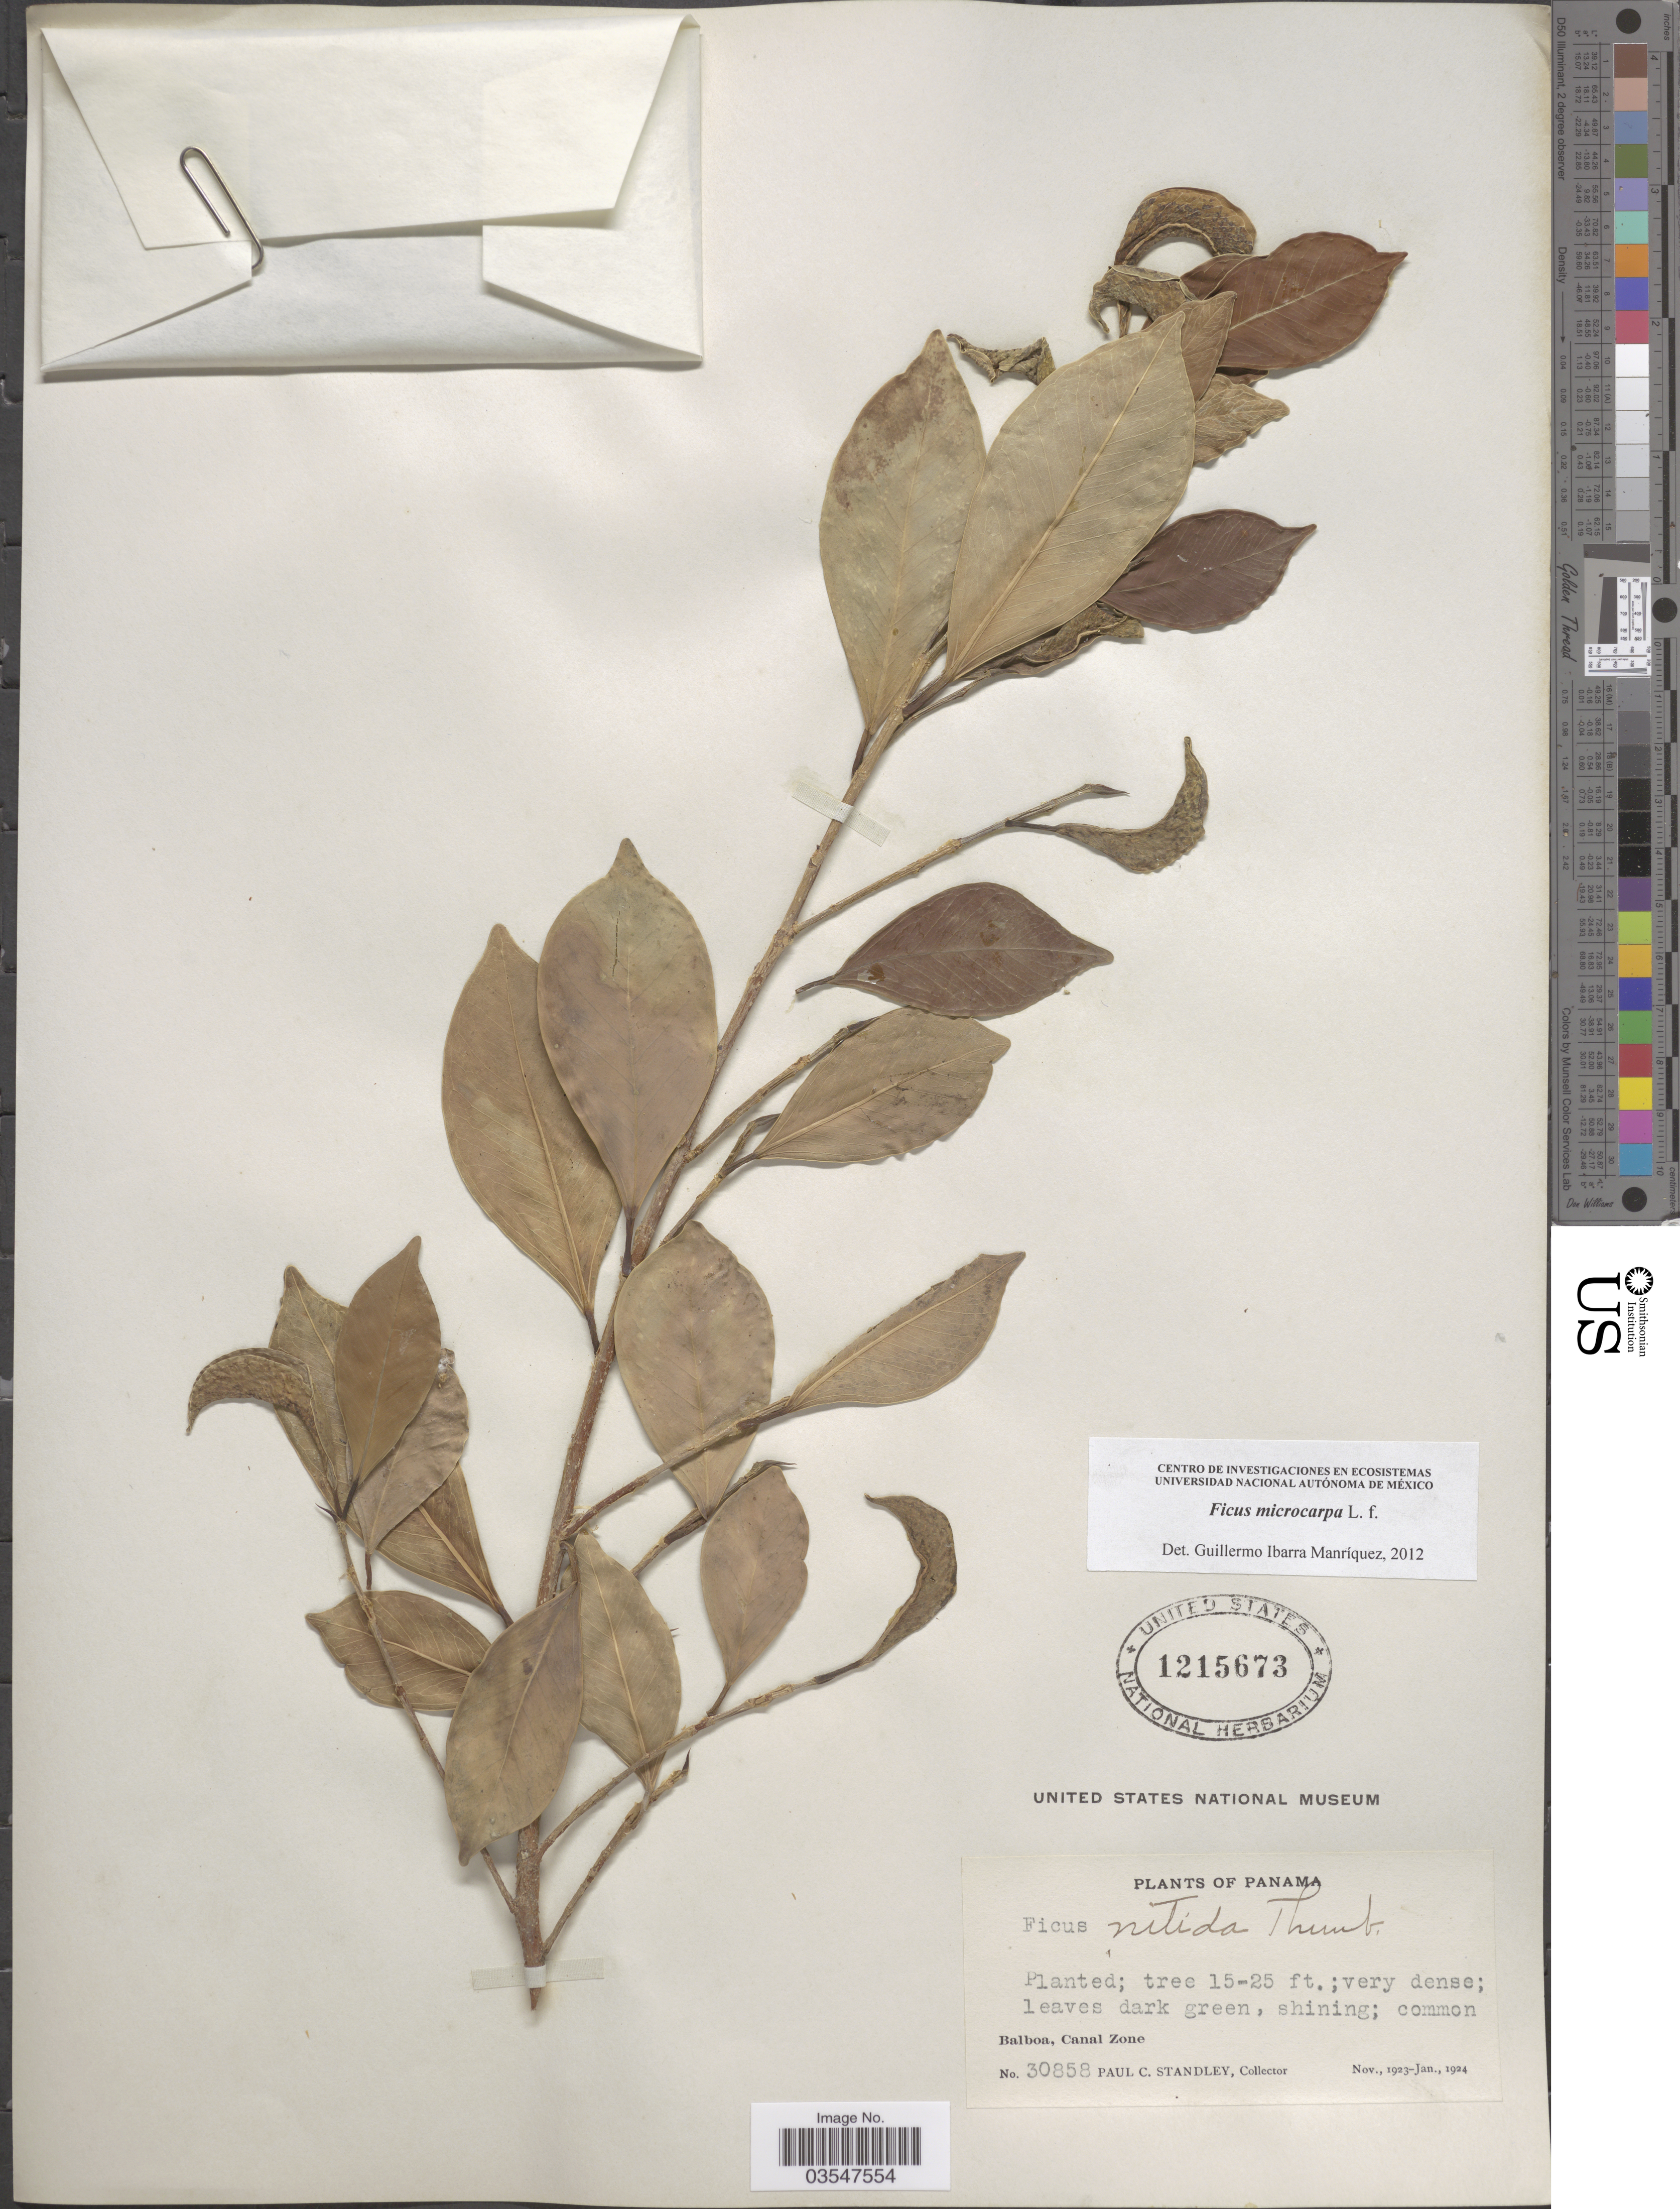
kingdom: Plantae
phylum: Tracheophyta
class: Magnoliopsida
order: Rosales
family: Moraceae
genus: Ficus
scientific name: Ficus microcarpa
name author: L. f.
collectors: P. C. Standley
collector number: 30858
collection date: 1923-11/1924-01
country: Panama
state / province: Colón / Panamá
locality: Balboa, Canal Zone.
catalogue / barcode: US 1215673